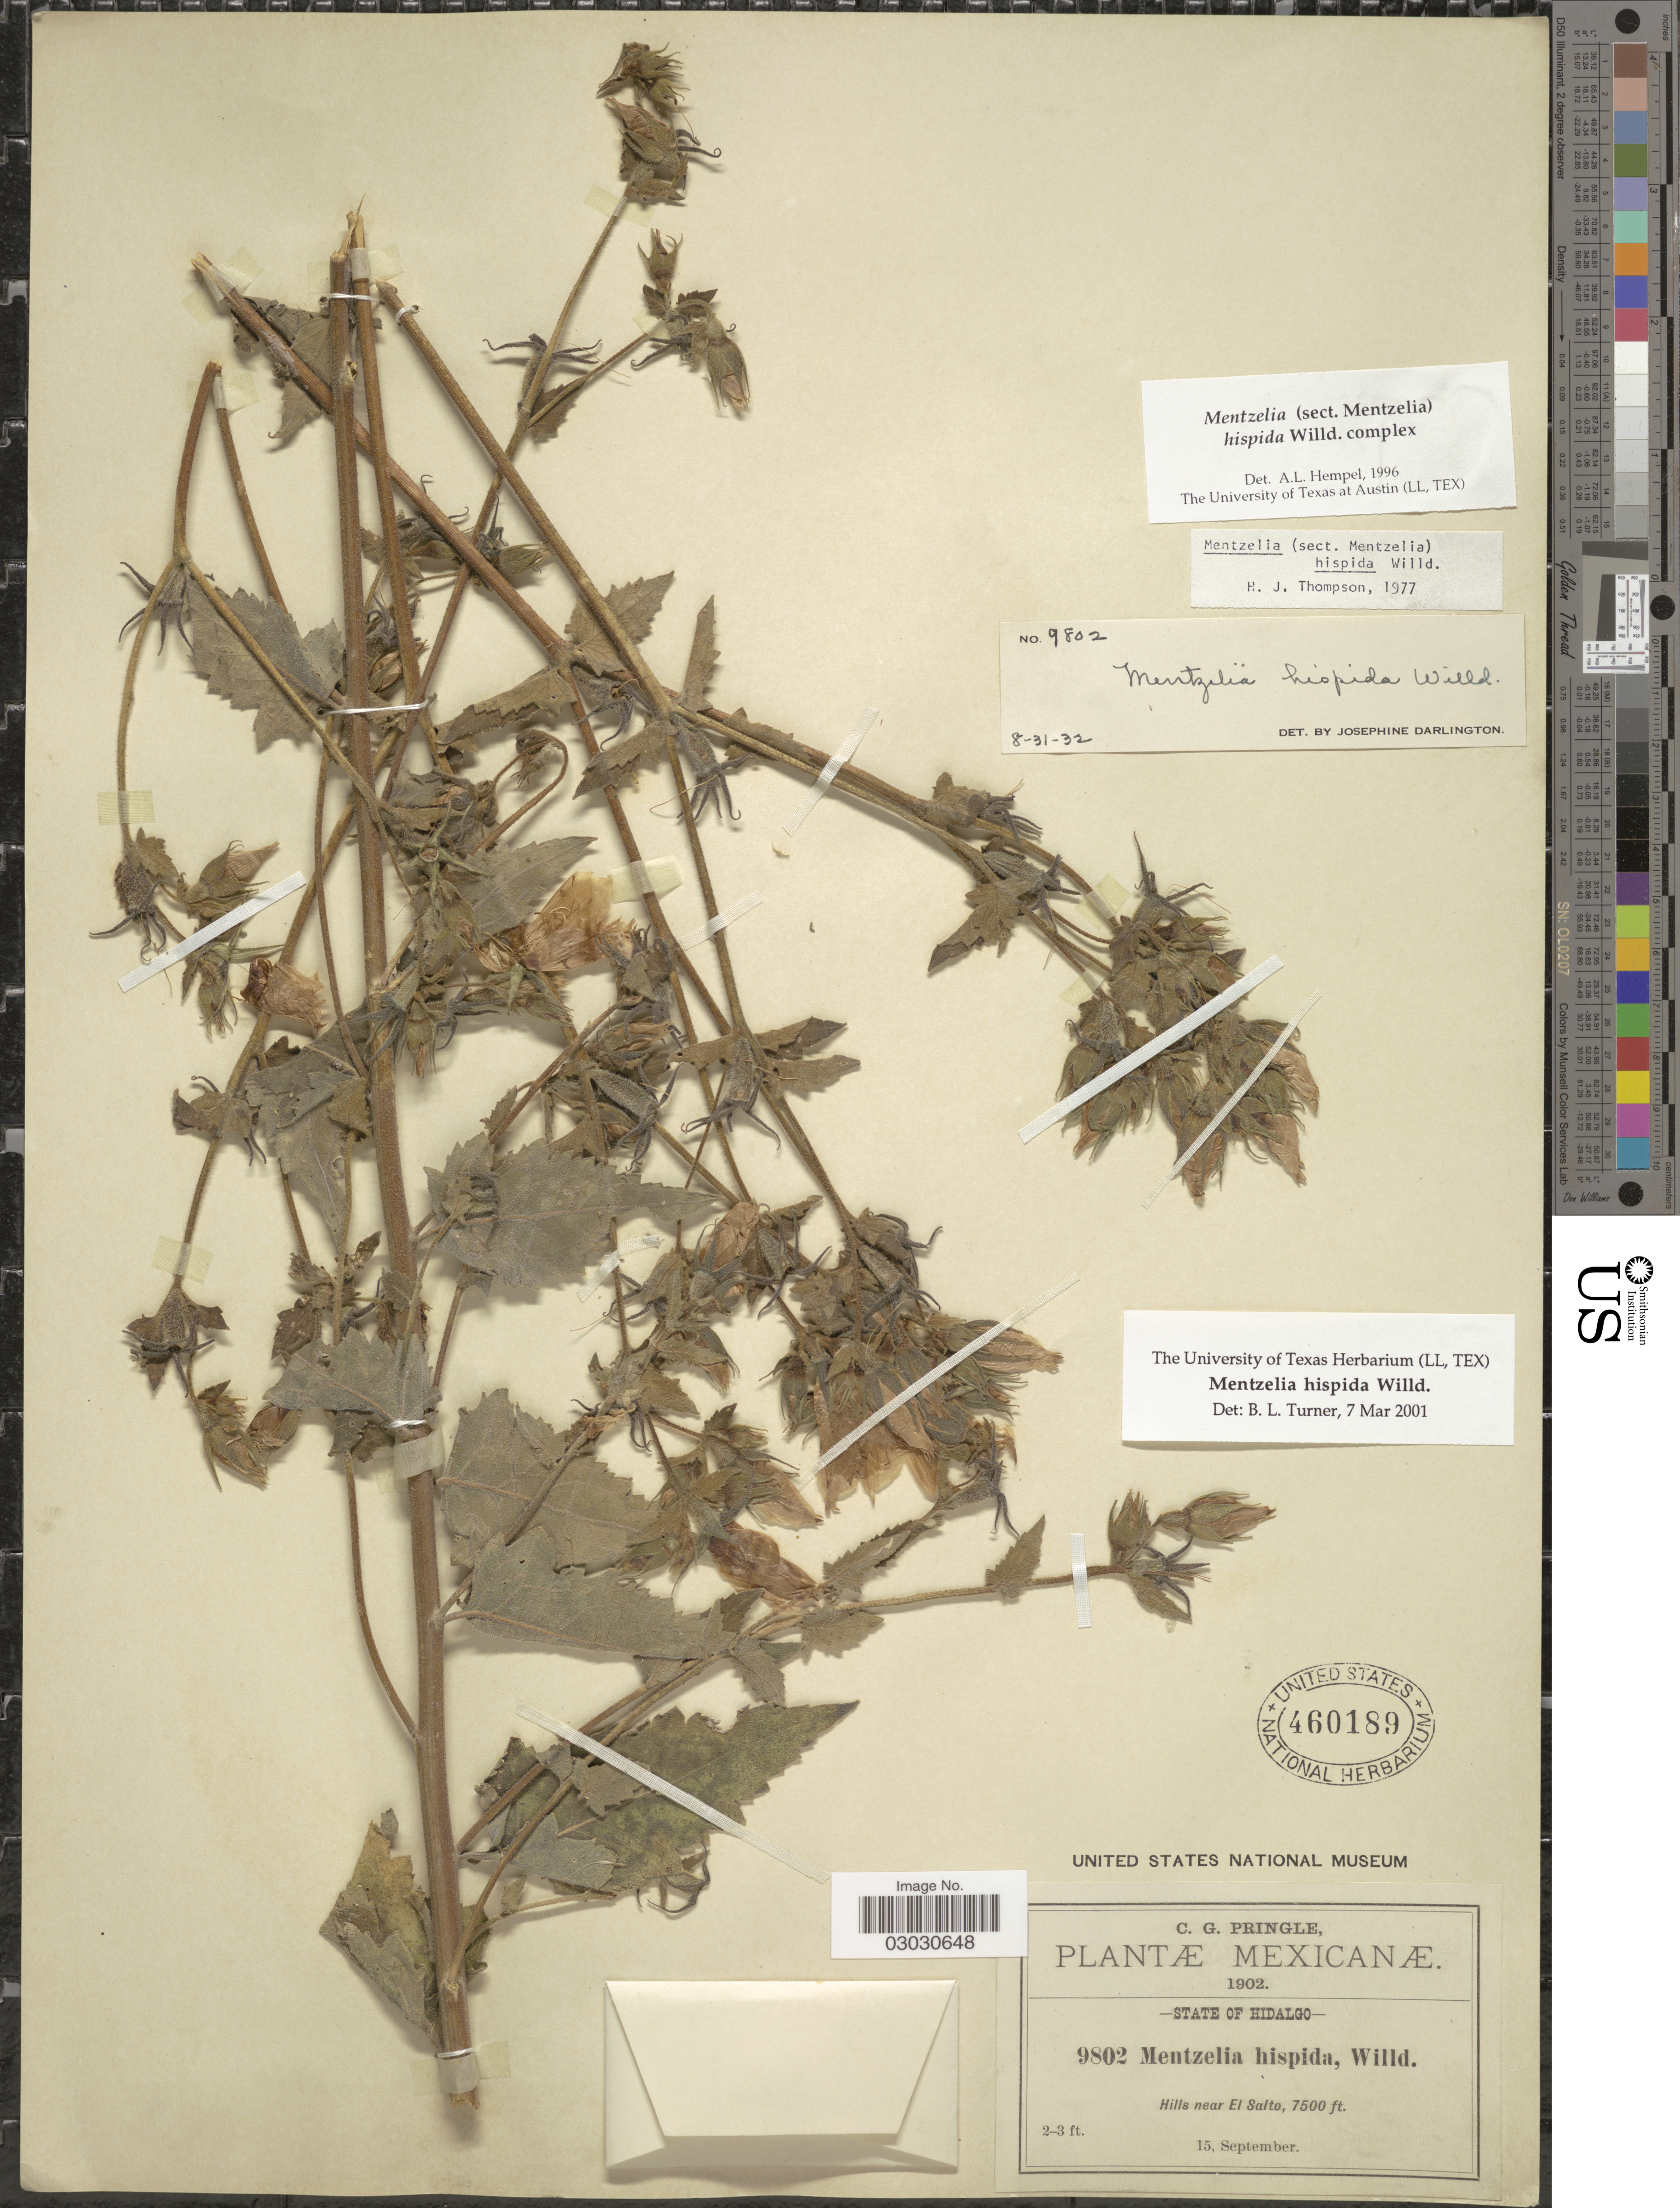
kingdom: Plantae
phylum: Tracheophyta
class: Magnoliopsida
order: Cornales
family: Loasaceae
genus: Mentzelia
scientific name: Mentzelia hispida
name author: Willd.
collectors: C. G. Pringle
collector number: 9802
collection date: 1902-09-15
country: Mexico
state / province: Hidalgo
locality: State of Hidalgo. Hills near El Salto.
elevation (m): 2286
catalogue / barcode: US 460189